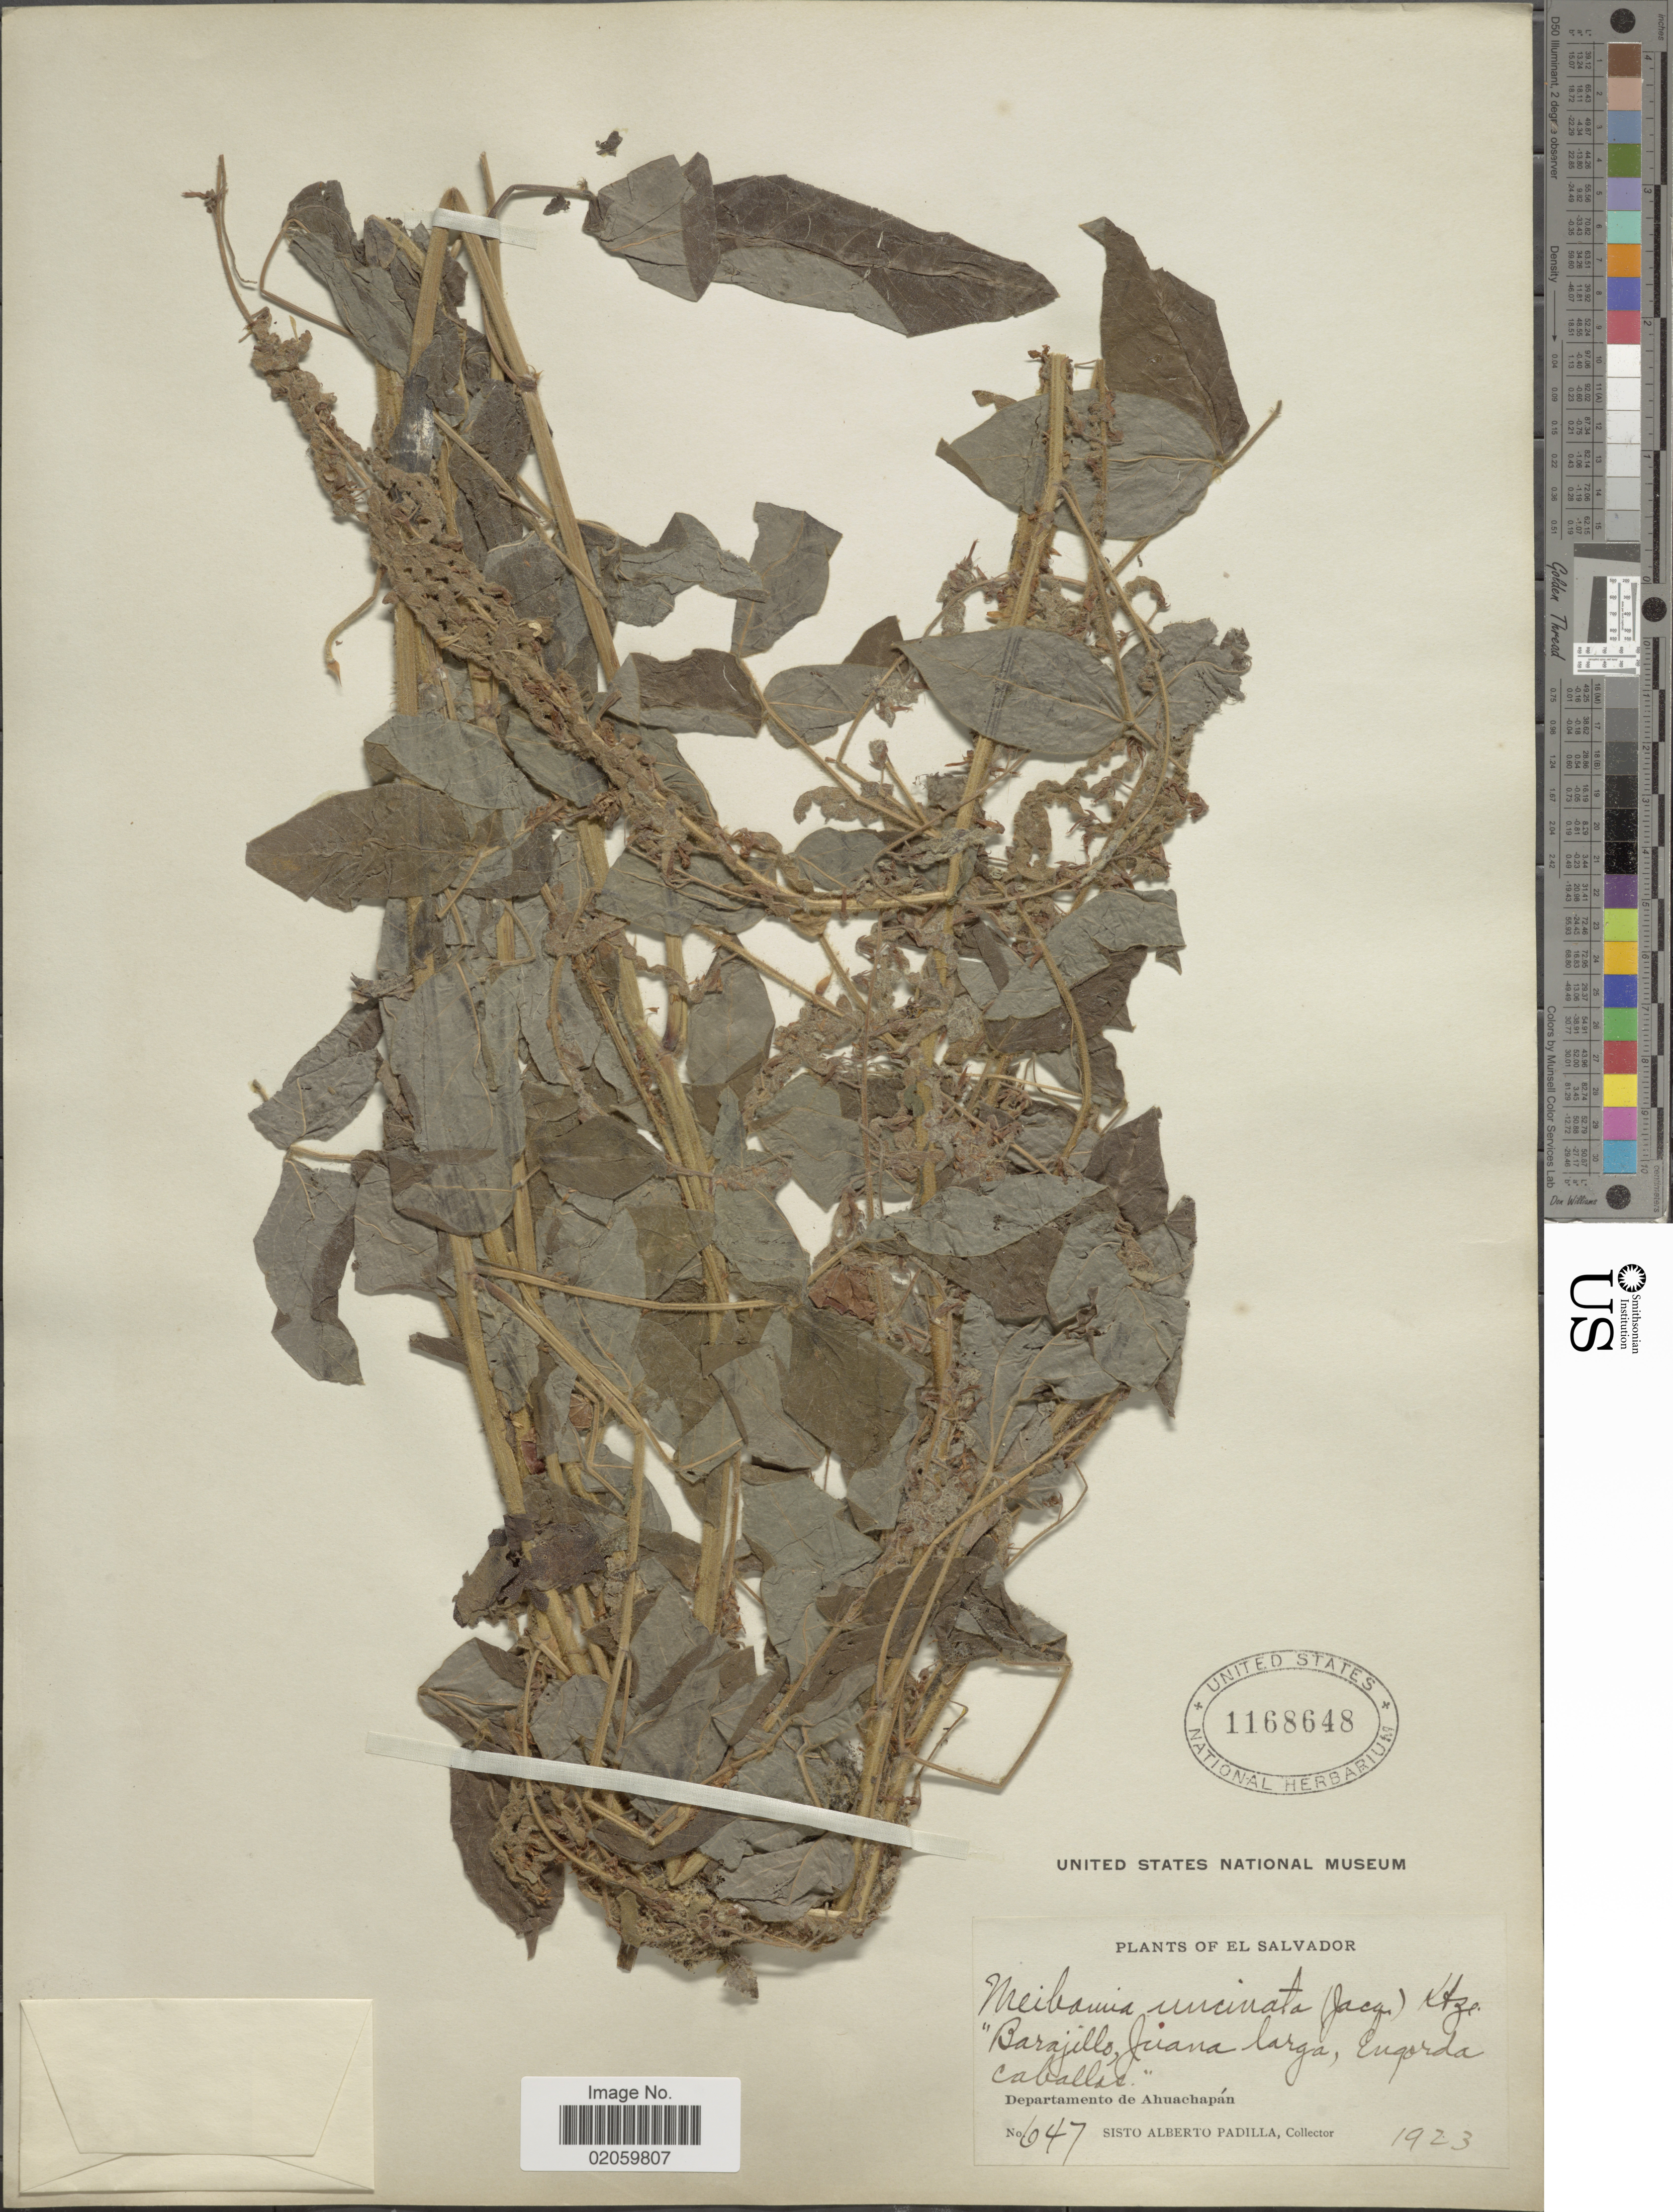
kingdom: Plantae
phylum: Tracheophyta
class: Magnoliopsida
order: Fabales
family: Fabaceae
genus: Desmodium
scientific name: Desmodium intortum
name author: (Mill.) Urb.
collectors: S. A. Padilla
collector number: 647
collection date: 1923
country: El Salvador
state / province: Ahuachapan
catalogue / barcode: US 1168648